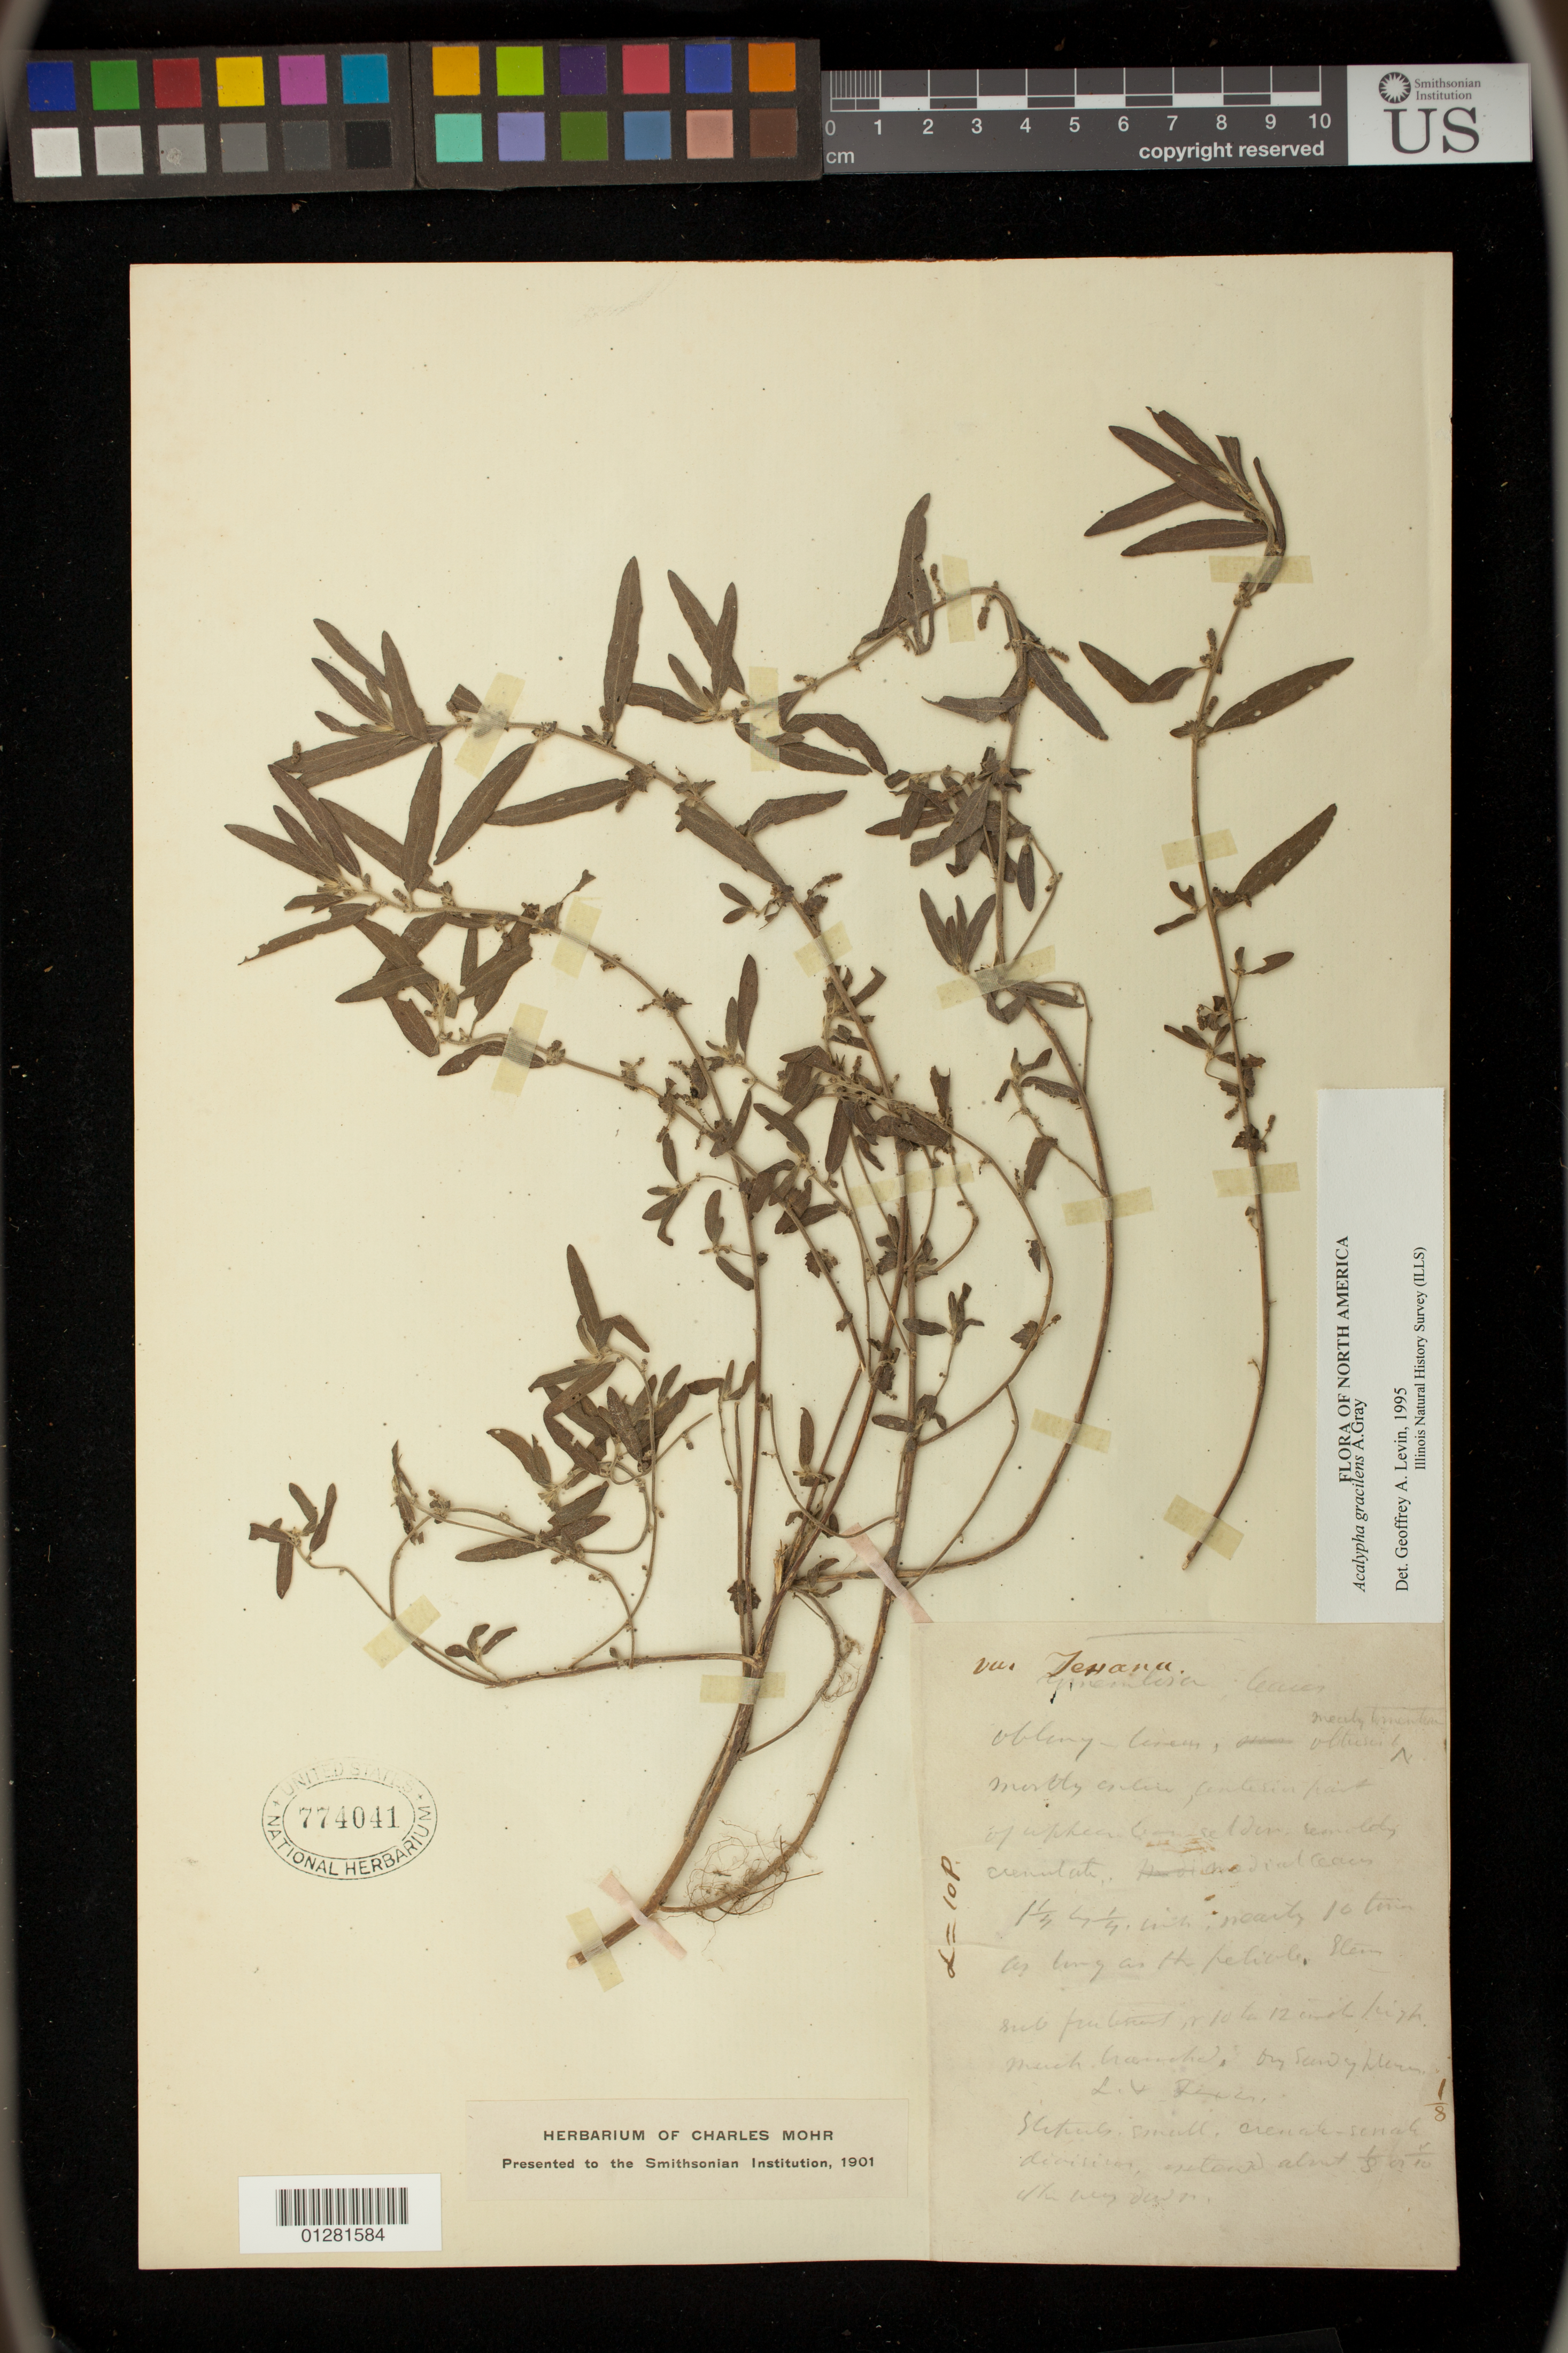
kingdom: Plantae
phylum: Tracheophyta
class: Magnoliopsida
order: Malpighiales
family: Euphorbiaceae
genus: Acalypha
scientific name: Acalypha gracilens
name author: A. Gray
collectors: ex herb. C. Mohr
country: United States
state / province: Texas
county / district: Jackson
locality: Texana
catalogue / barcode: US 774041